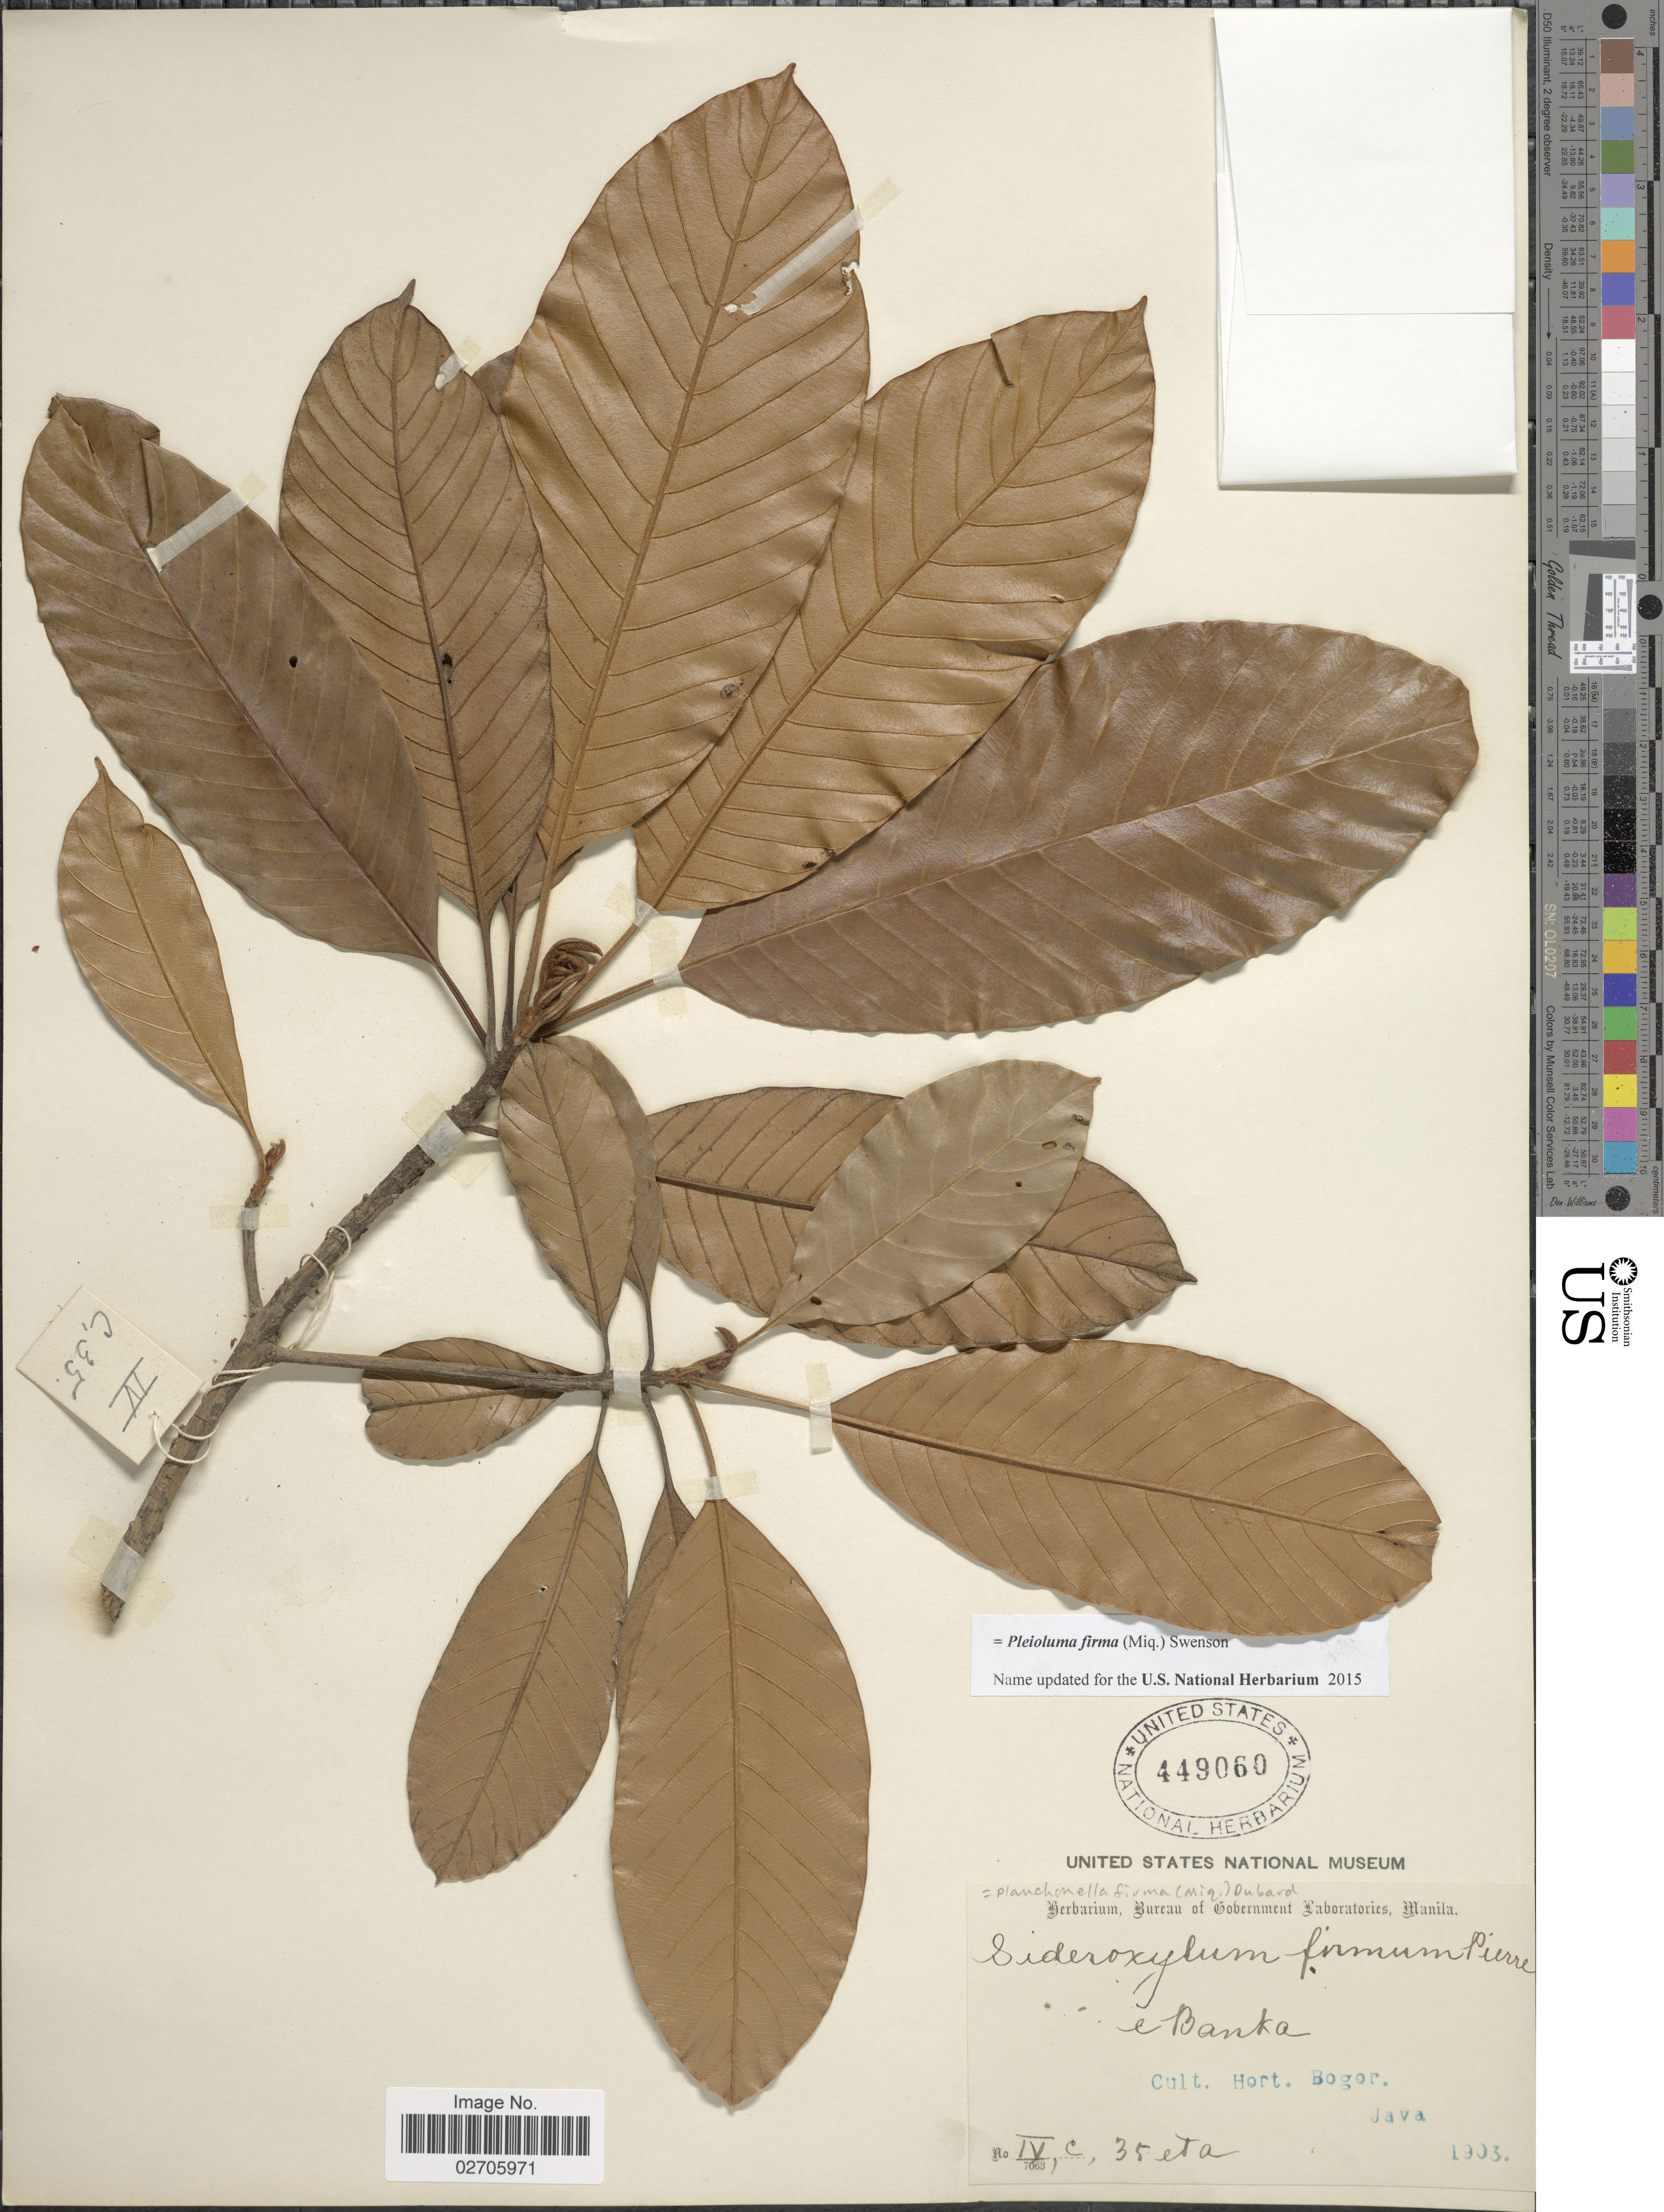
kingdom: Plantae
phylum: Tracheophyta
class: Magnoliopsida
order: Ericales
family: Sapotaceae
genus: Pleioluma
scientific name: Pleioluma firma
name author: (Miq.) Swenson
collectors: Ex herb. Bureau of Government Laboratories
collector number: IVc35eta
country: Indonesia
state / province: Java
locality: E Banka. Hort. Bogor.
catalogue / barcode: US 449060